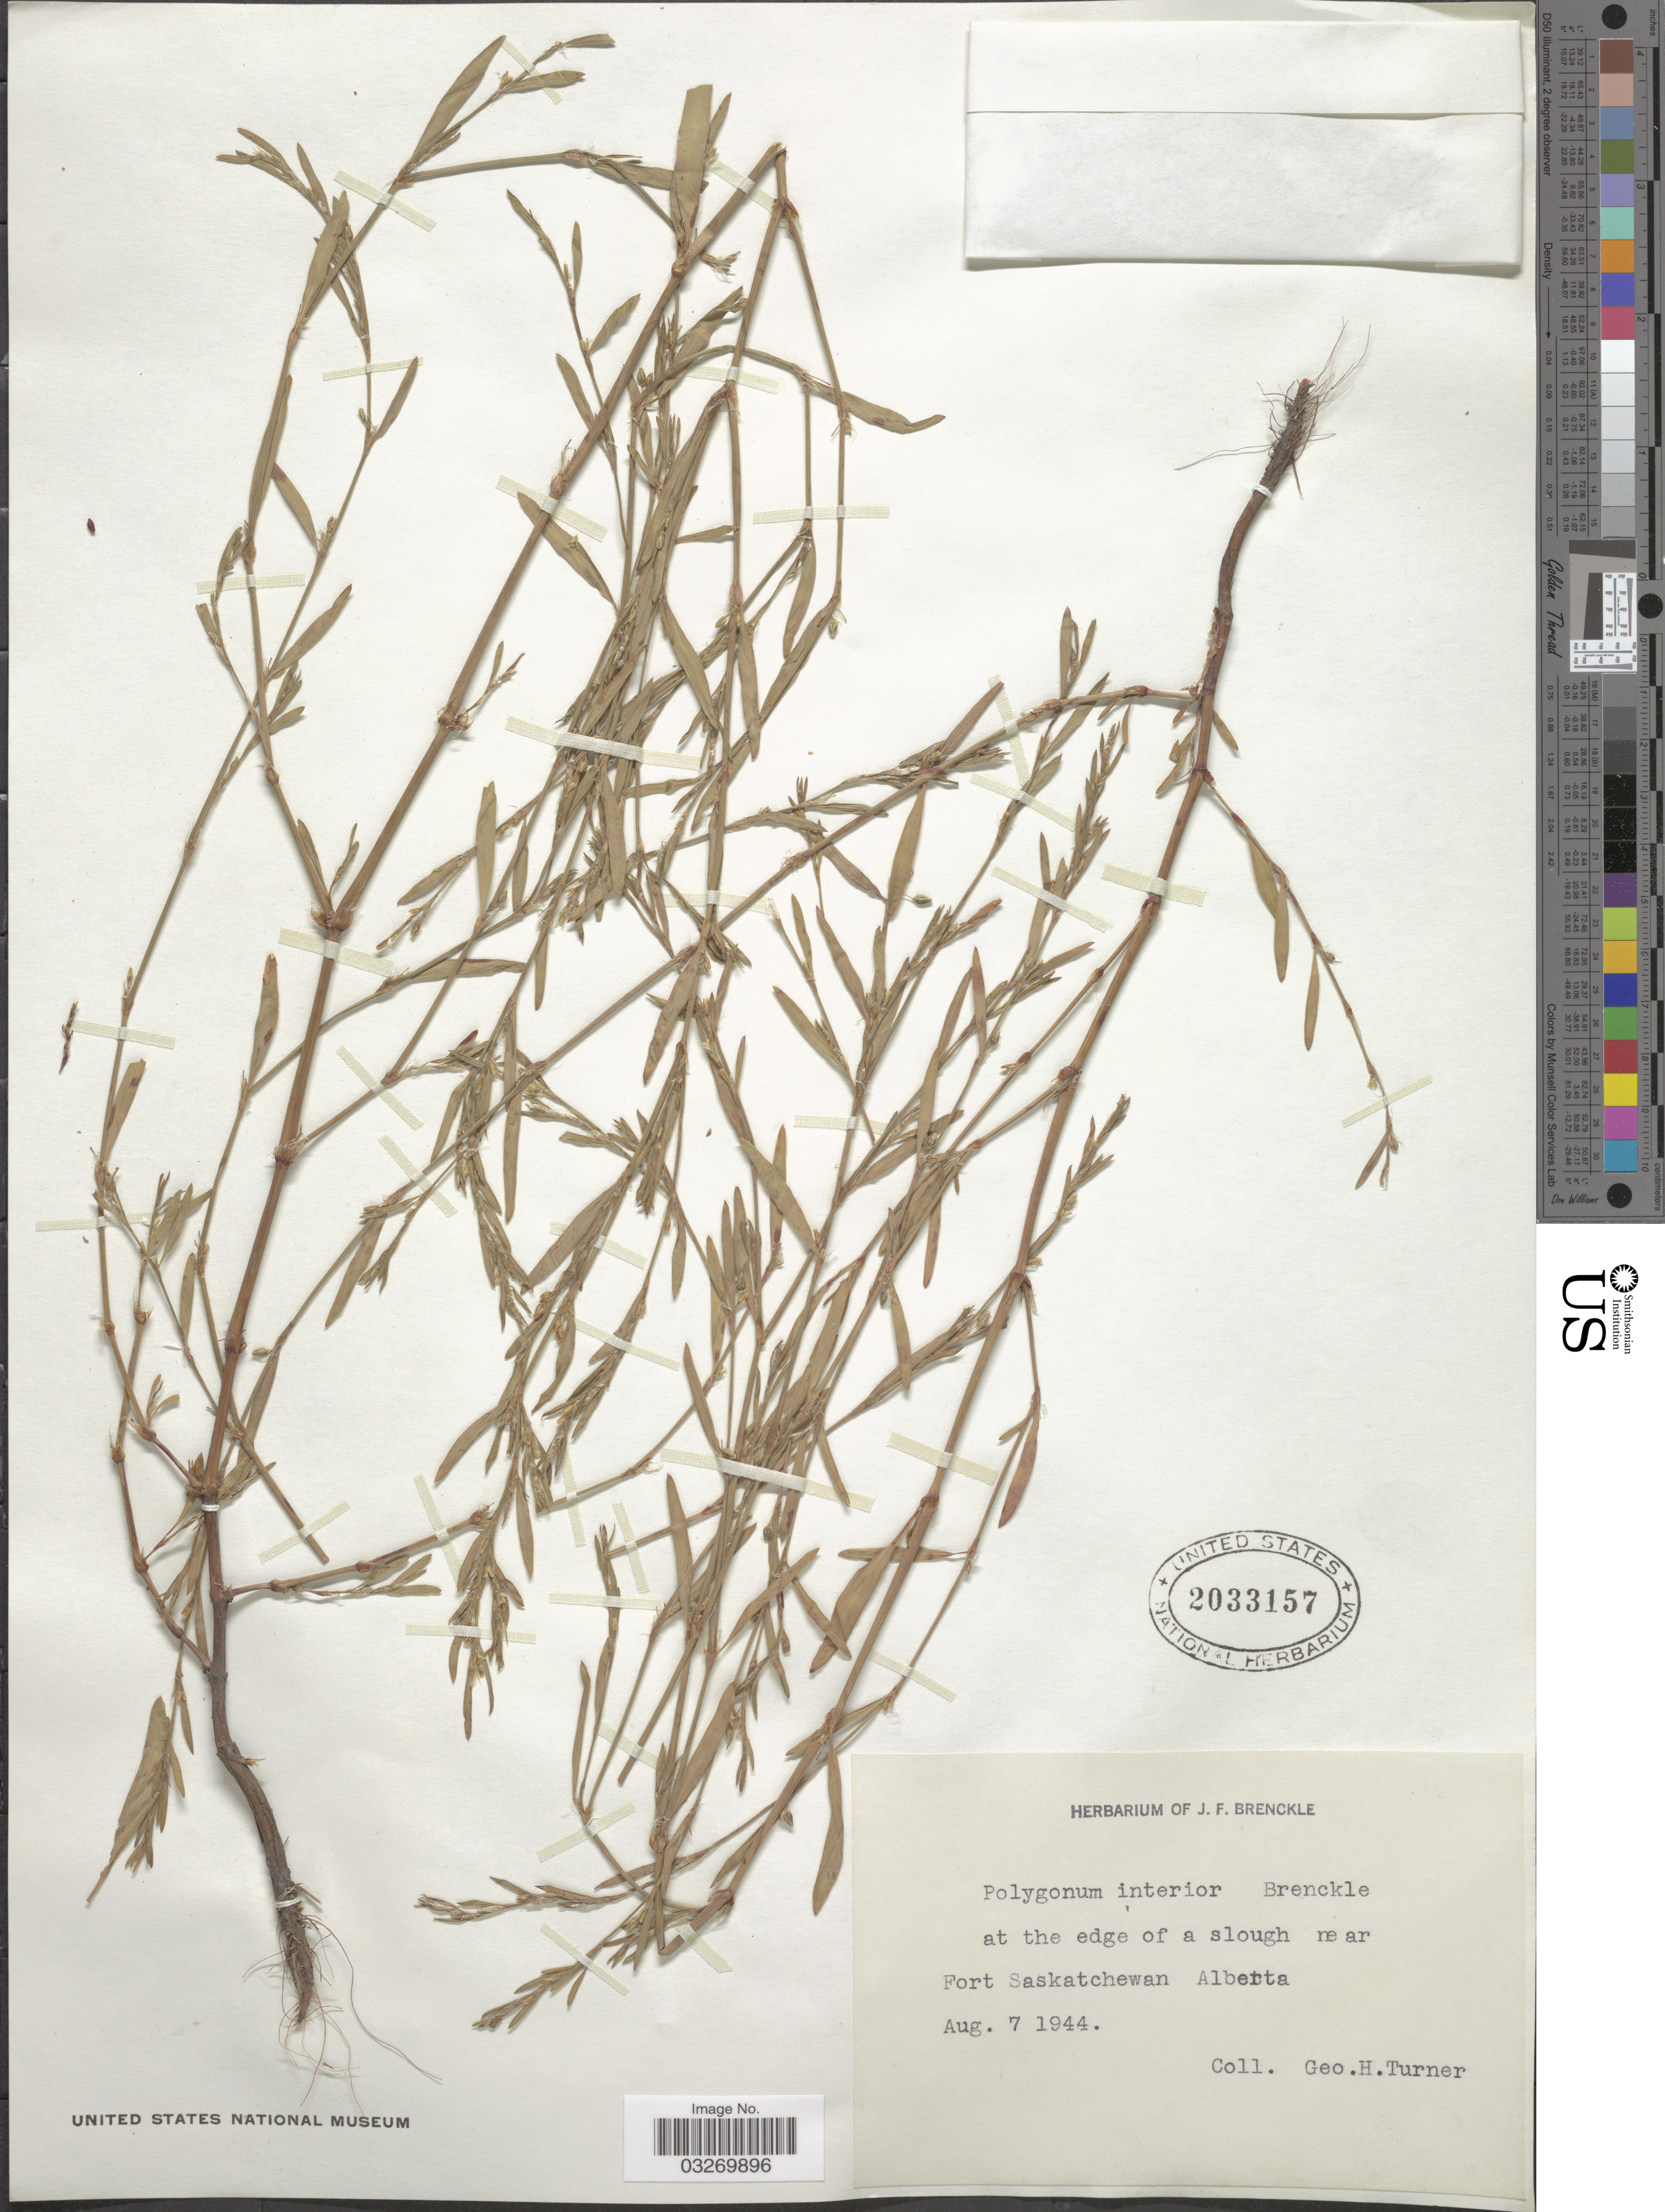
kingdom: Plantae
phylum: Tracheophyta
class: Magnoliopsida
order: Caryophyllales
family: Polygonaceae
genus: Polygonum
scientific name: Polygonum interior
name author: Brenckle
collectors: G. H. Turner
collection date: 1944-08-07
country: Canada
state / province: Alberta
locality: At the edge of a slough near Fort Saskatchewan.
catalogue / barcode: US 2033157